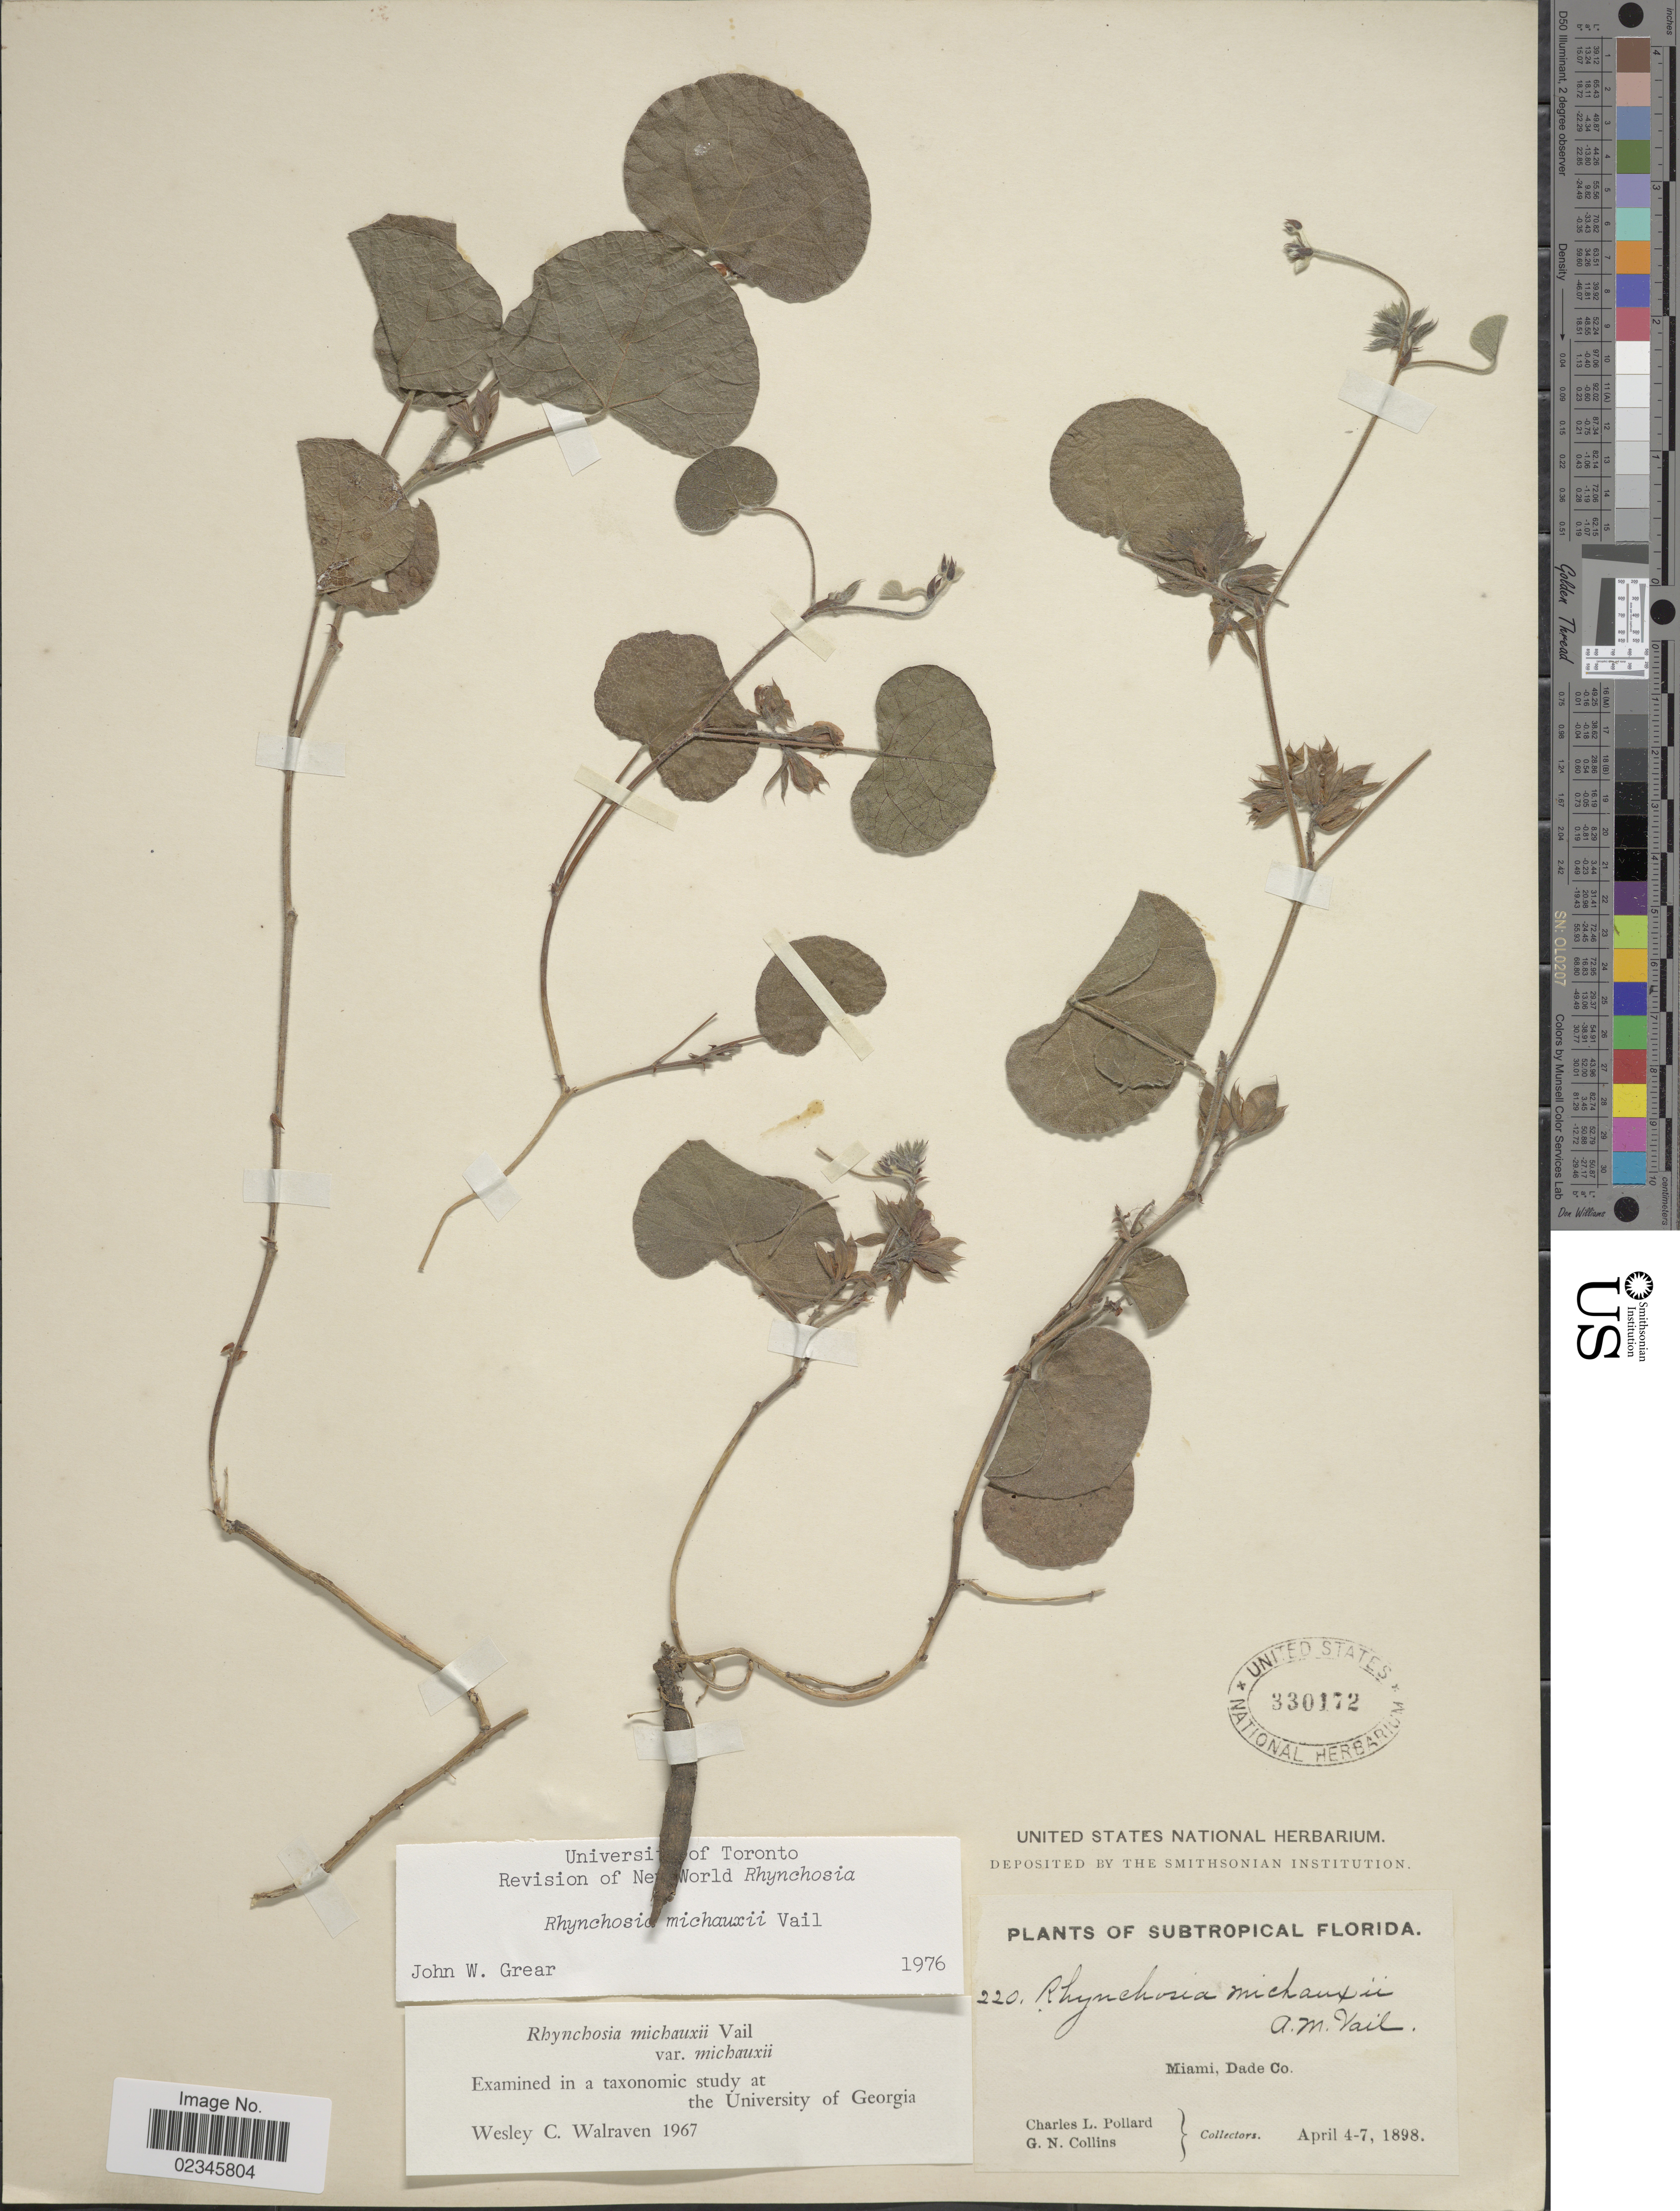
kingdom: Plantae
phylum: Tracheophyta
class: Magnoliopsida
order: Fabales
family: Fabaceae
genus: Rhynchosia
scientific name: Rhynchosia michauxii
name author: Vail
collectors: C. L. Pollard & G. Collins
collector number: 220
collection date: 1898-04-04/1898-04-07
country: United States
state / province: Florida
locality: Subtropical Florida, Miami, Dade Co.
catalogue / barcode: US 330172